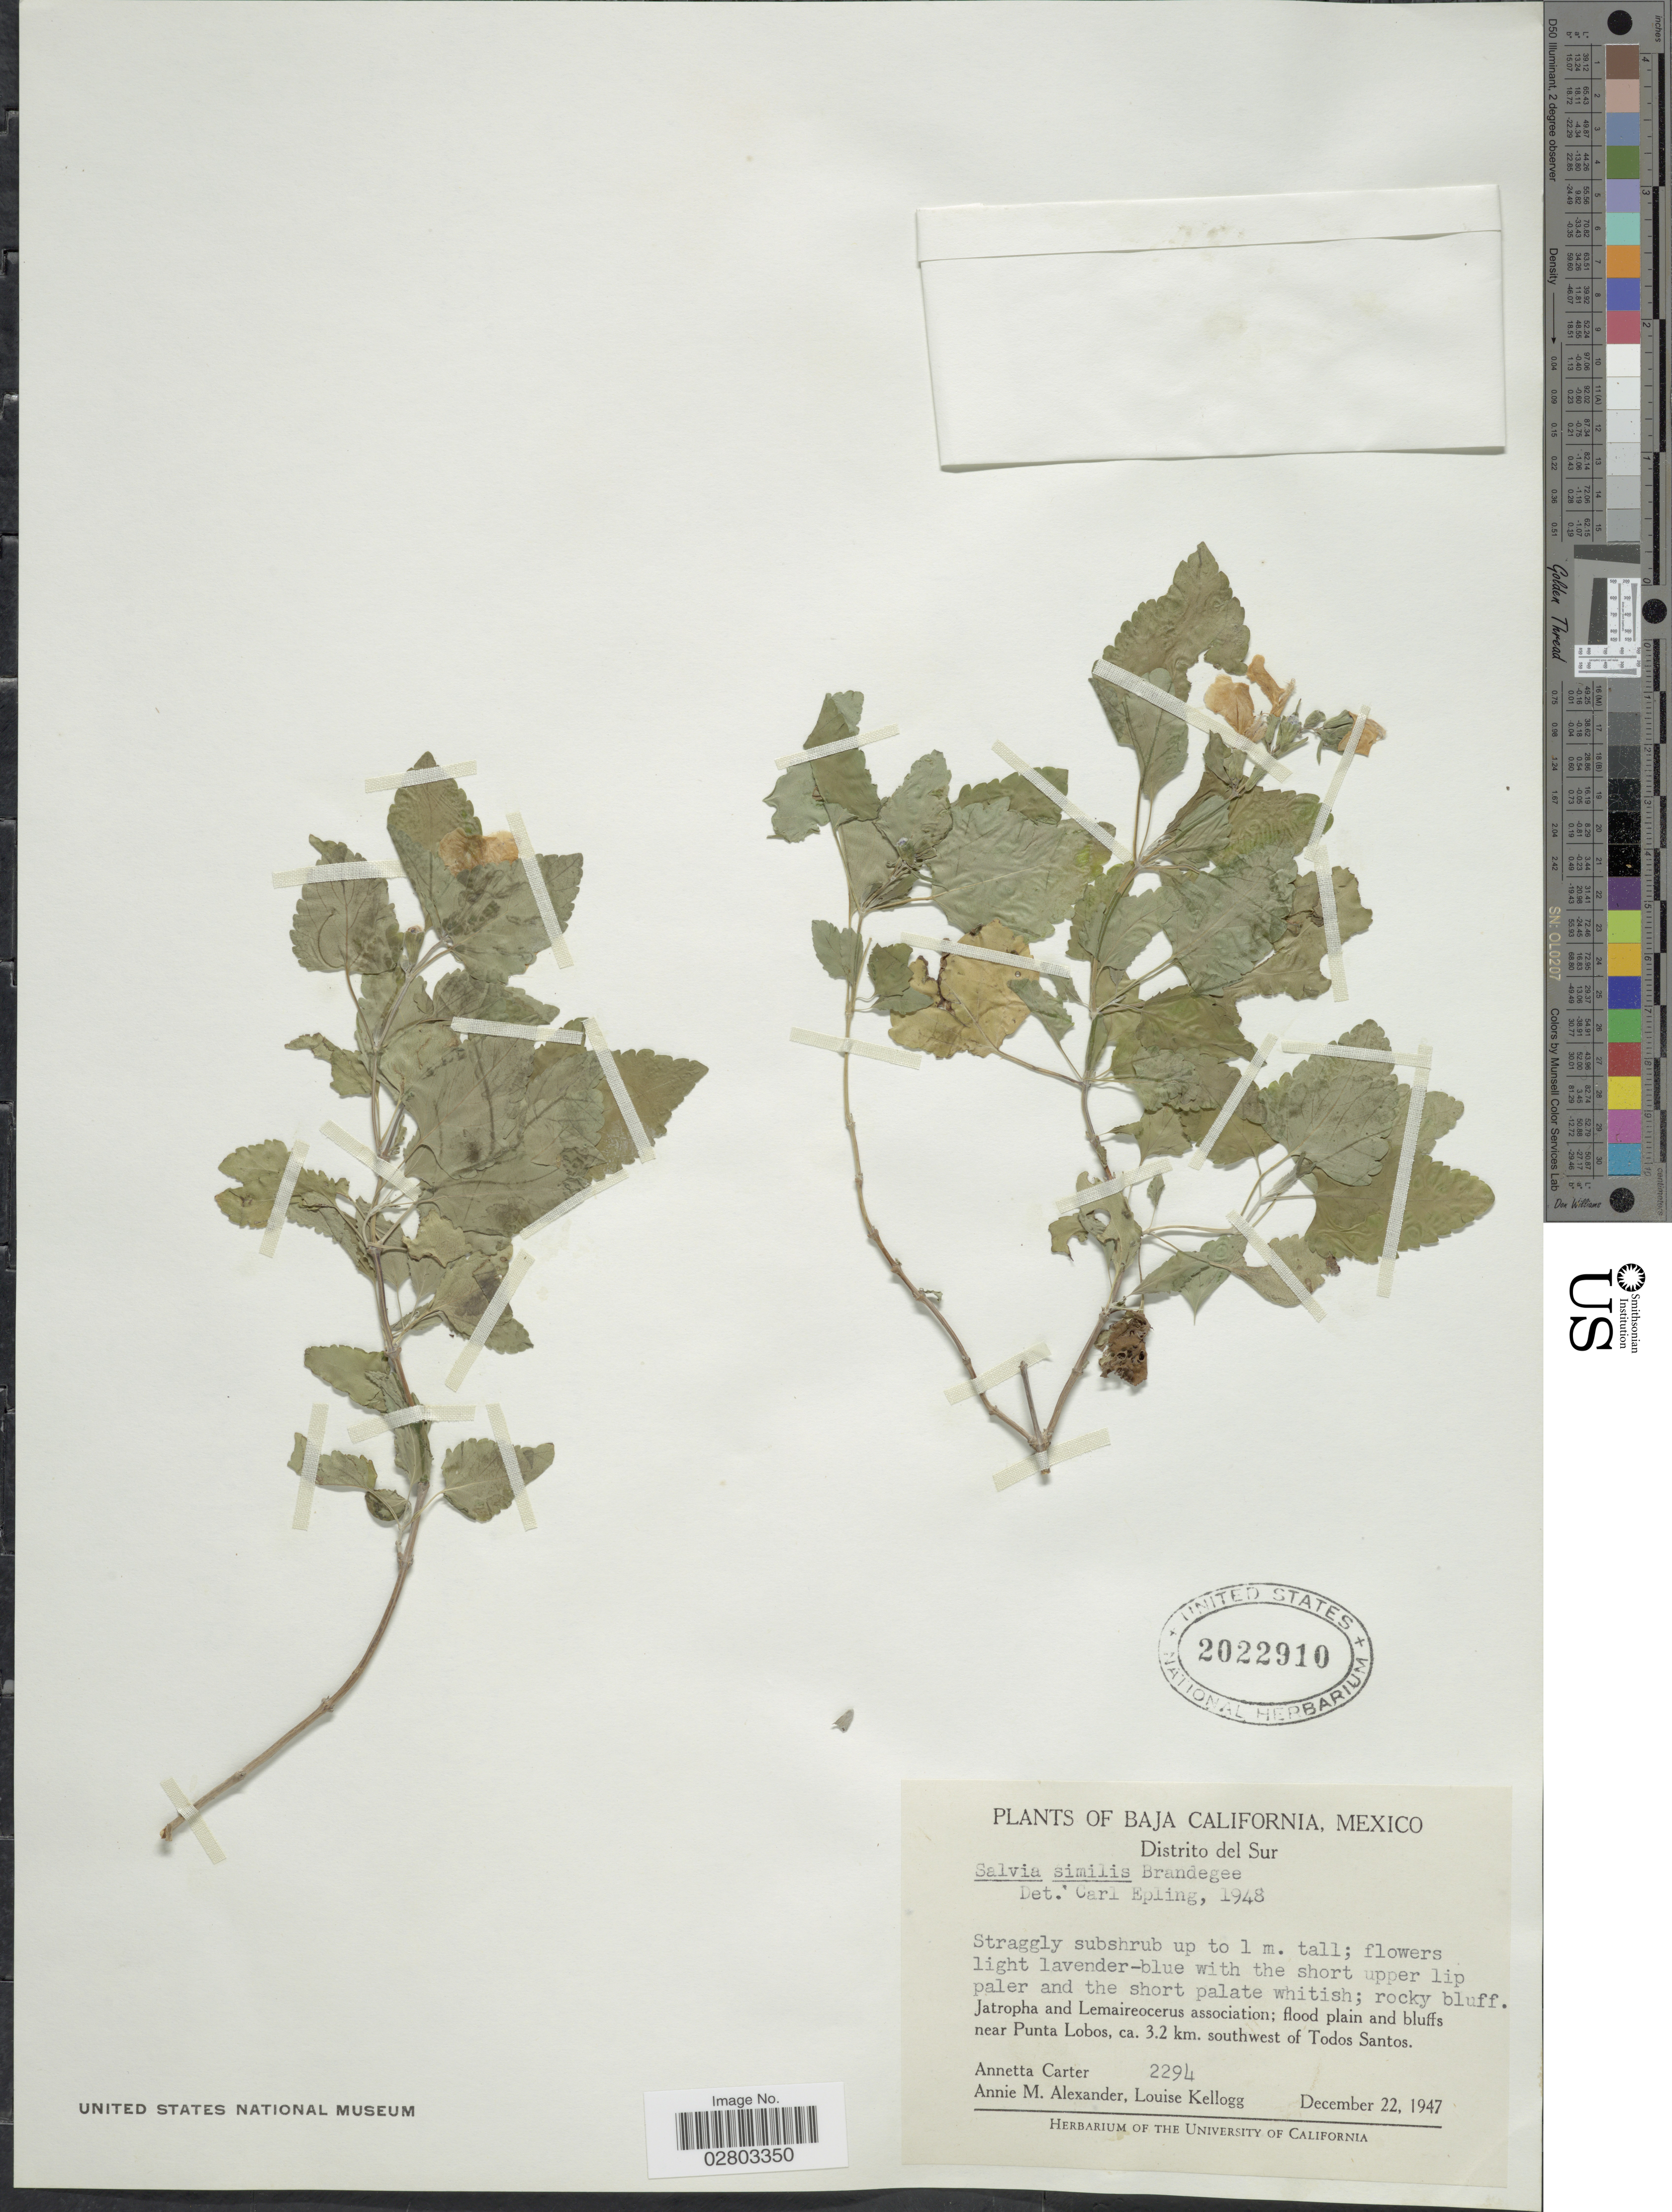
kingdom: Plantae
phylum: Tracheophyta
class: Magnoliopsida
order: Lamiales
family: Lamiaceae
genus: Salvia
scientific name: Salvia similis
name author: Brandegee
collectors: A. Carter, A. M. Alexander & L. Kellogg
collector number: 2294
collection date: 1947-12-22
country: Mexico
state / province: Baja California Sur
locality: Distrito del Sur, Jatropha and Lemaireocerus association, flood plain and bluffs near Punta Lobos, ca. 3.2 km. southwest of Todos Santos.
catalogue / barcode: US 2022910